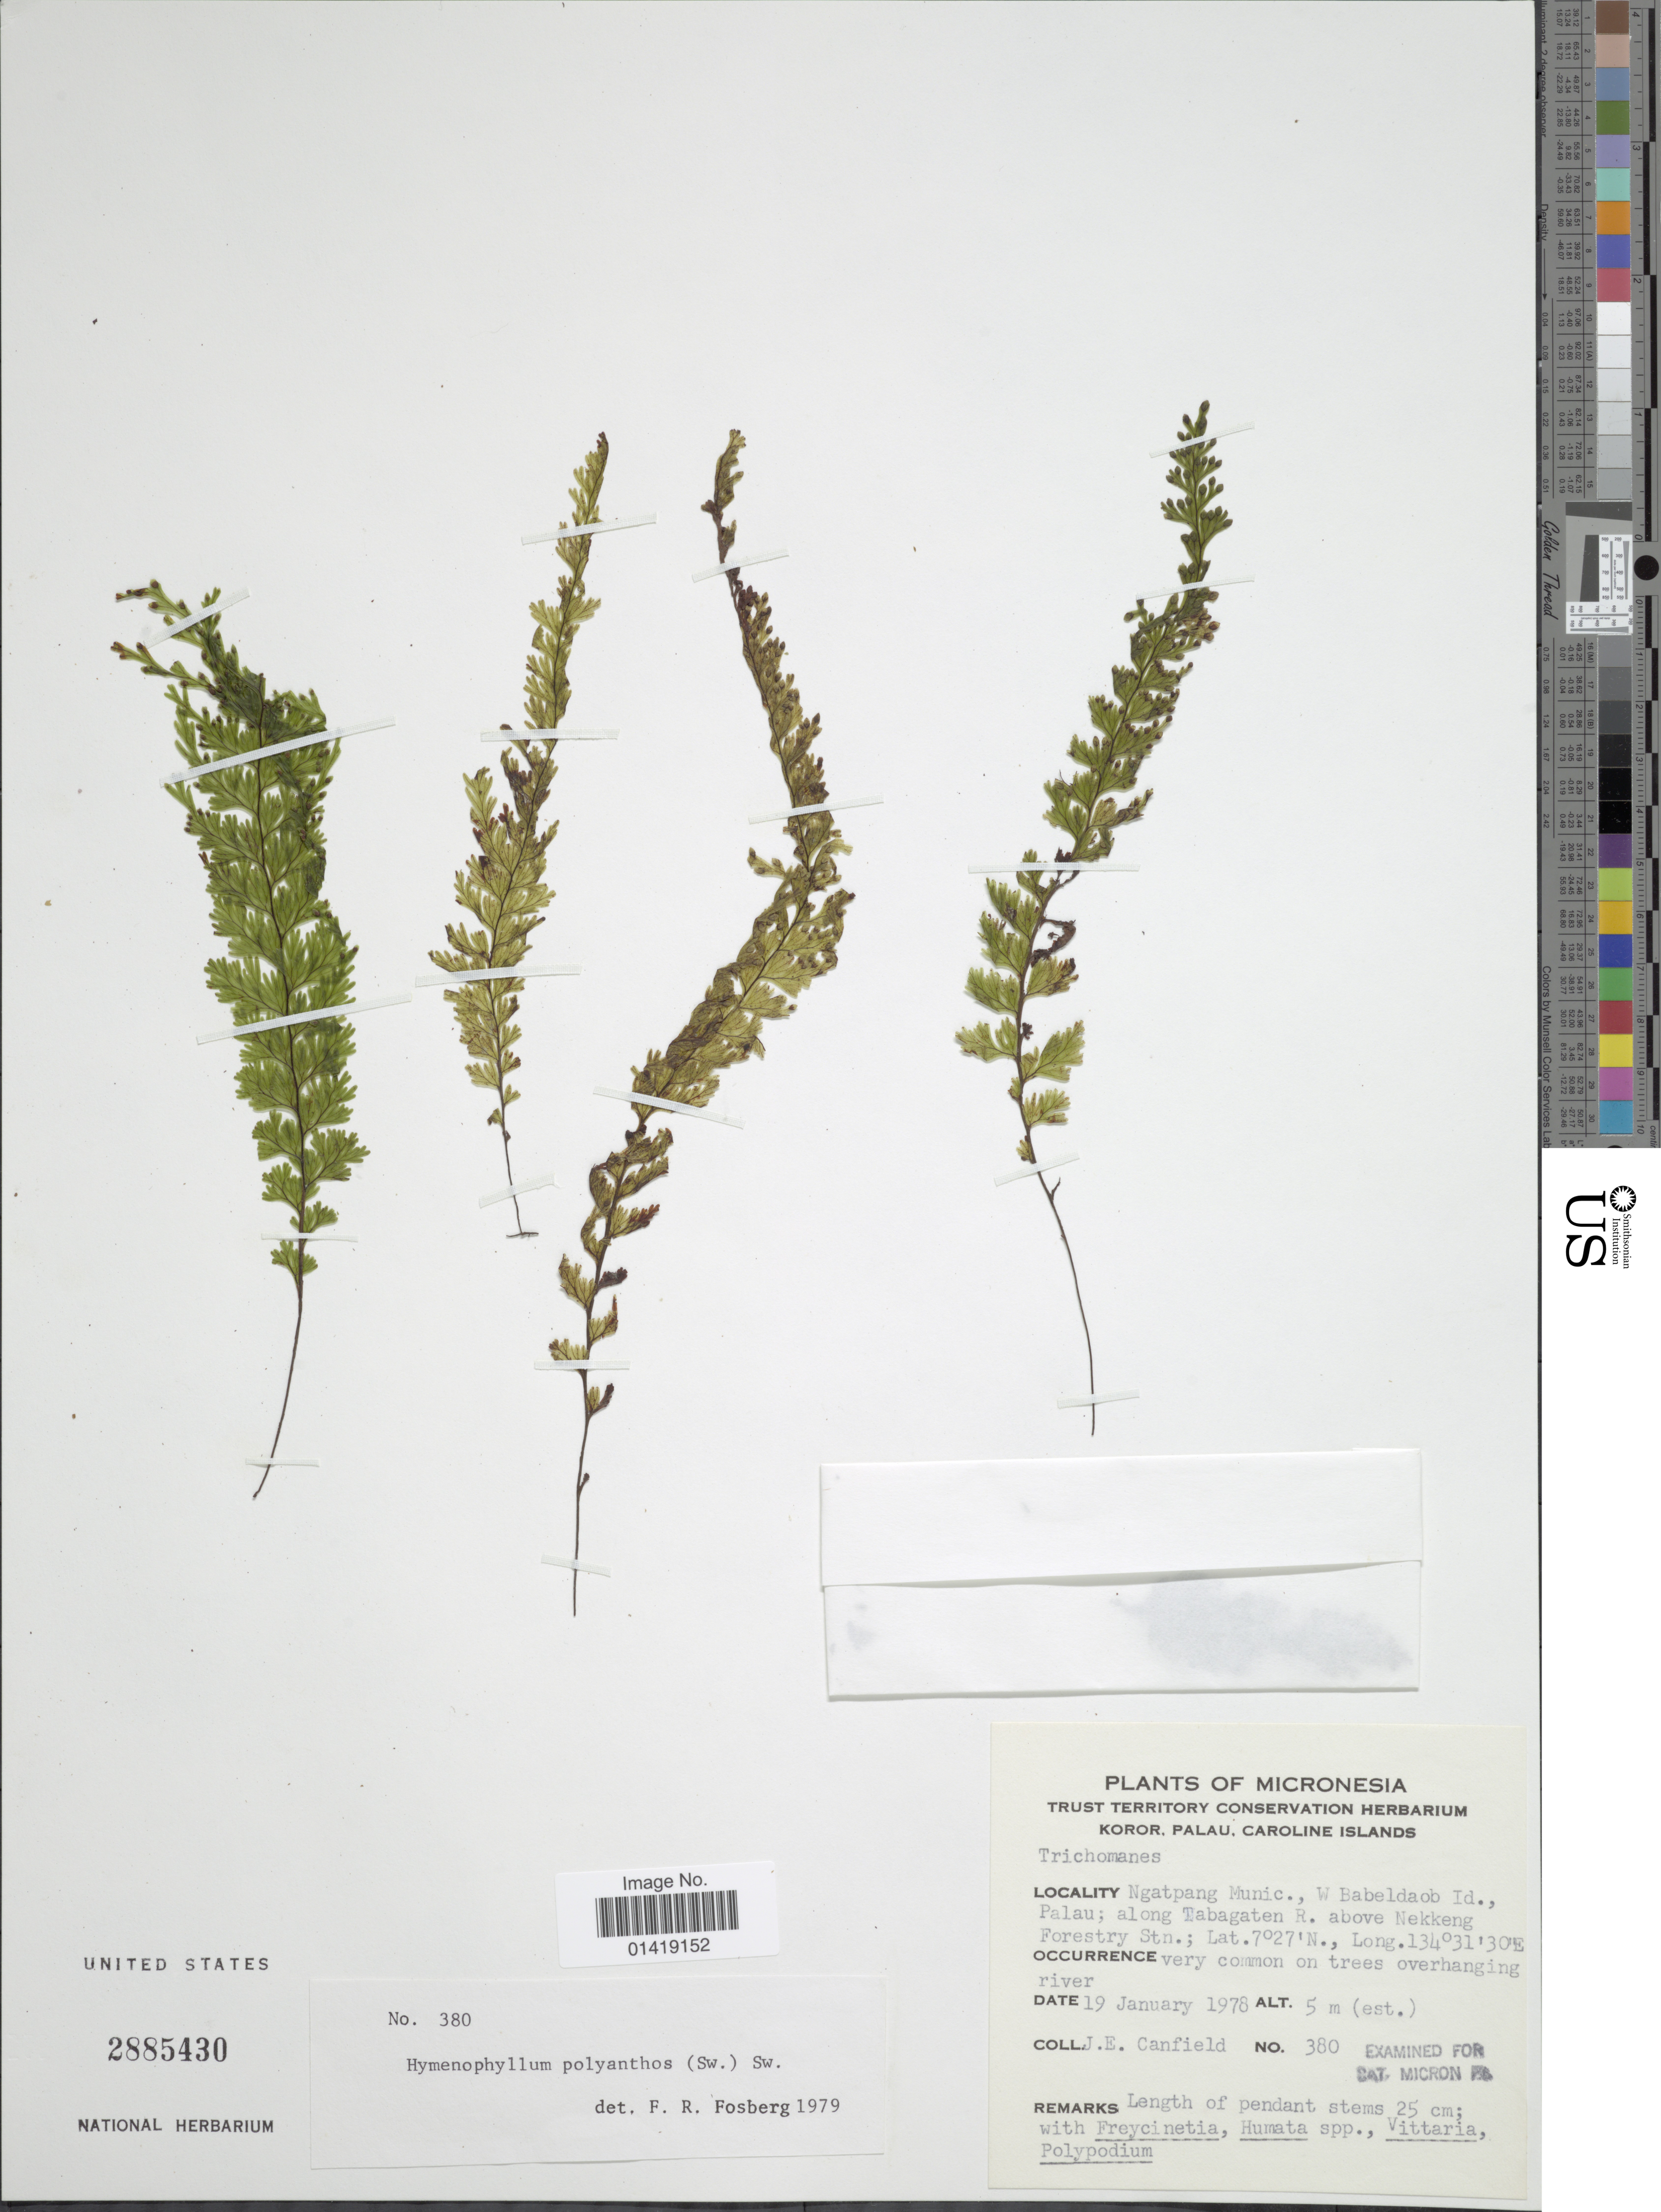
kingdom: Plantae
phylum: Tracheophyta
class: Polypodiopsida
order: Hymenophyllales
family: Hymenophyllaceae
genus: Hymenophyllum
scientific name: Hymenophyllum polyanthos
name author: (Sw.) Sw.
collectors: J. E. Canfield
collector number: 380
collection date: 1978-01-19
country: Palau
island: Babeldaob [Babelthuap]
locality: Micronesia Koror Palau Caroline Islands NgatpangMunic W Babeldaob Id., Palau along Tabagaten R above Nekkeng Forestery Stn.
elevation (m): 5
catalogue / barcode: US 2885430